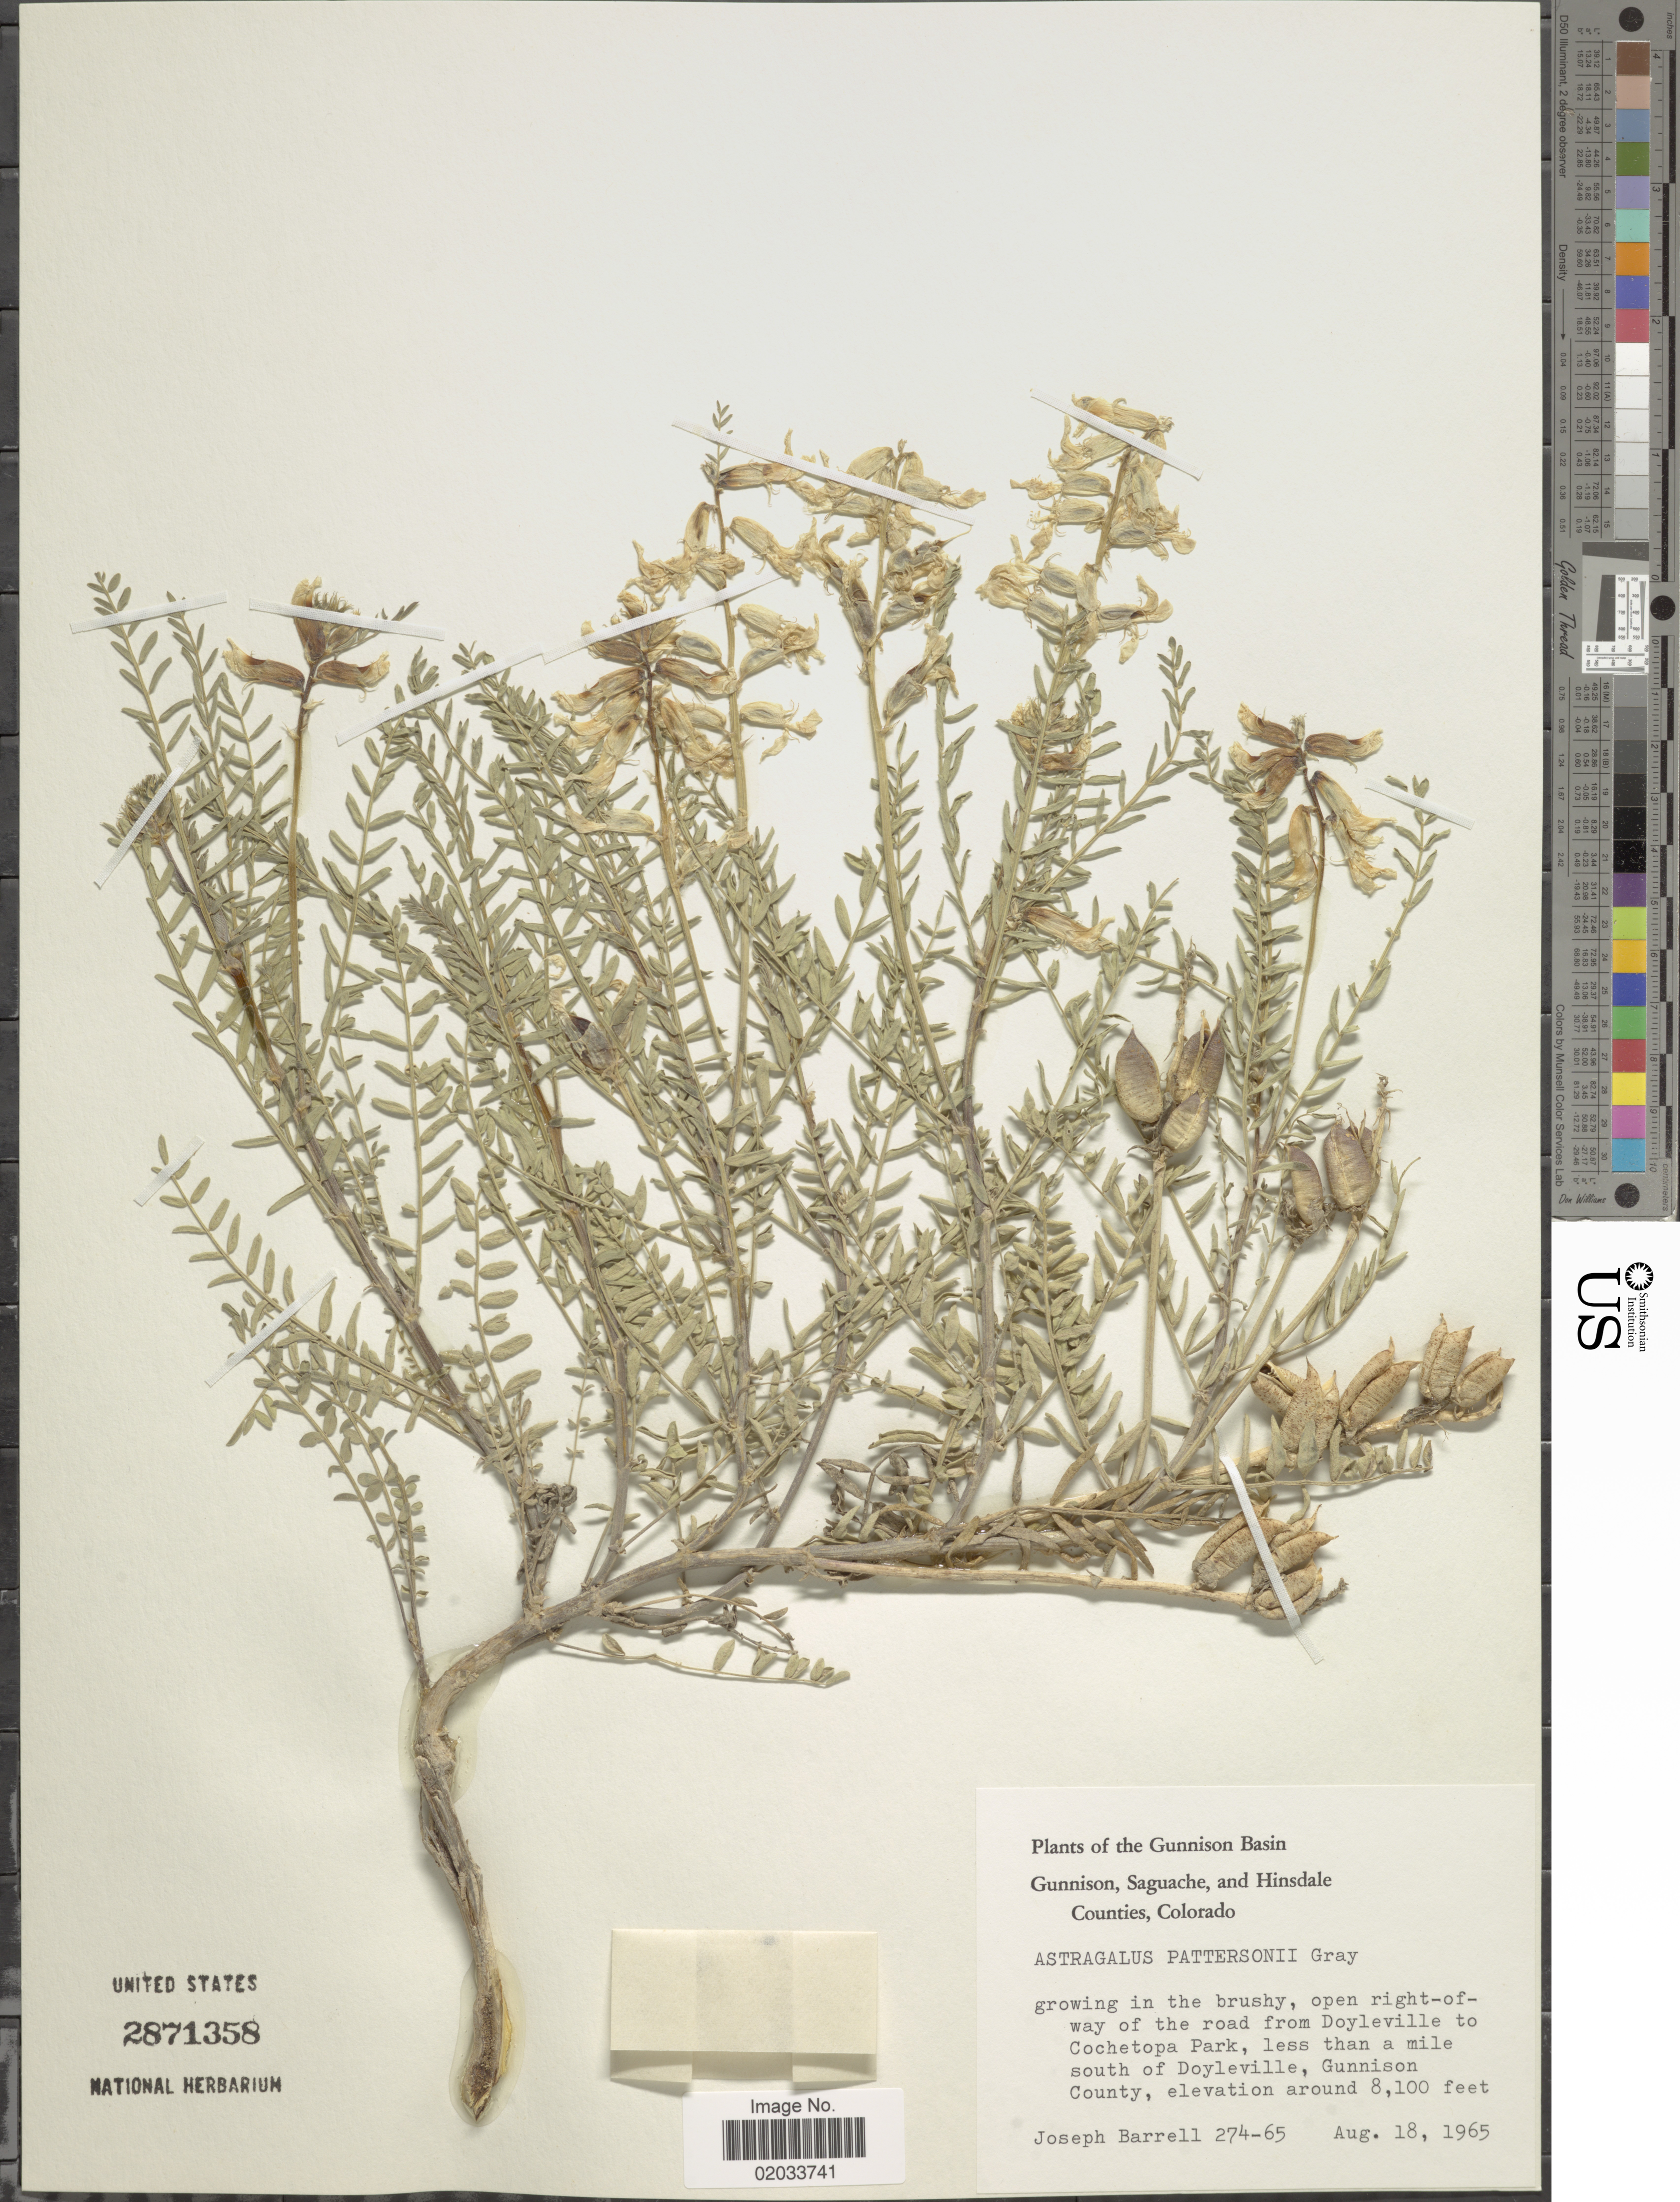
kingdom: Plantae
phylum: Tracheophyta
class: Magnoliopsida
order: Fabales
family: Fabaceae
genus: Astragalus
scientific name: Astragalus pattersonii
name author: (A. Gray) A. Gray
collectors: J. Barrell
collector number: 274-65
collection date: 1965-08-18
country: United States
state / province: Colorado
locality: The Gunnison Basin Gunnison, Saguache, and Hinsdale Counties, growing in the brushy, open right-of-way of the road from Doyleville to Cochetopa Park, less than a mile south of Doyleville, Gunnison County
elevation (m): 2469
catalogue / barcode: US 2871358